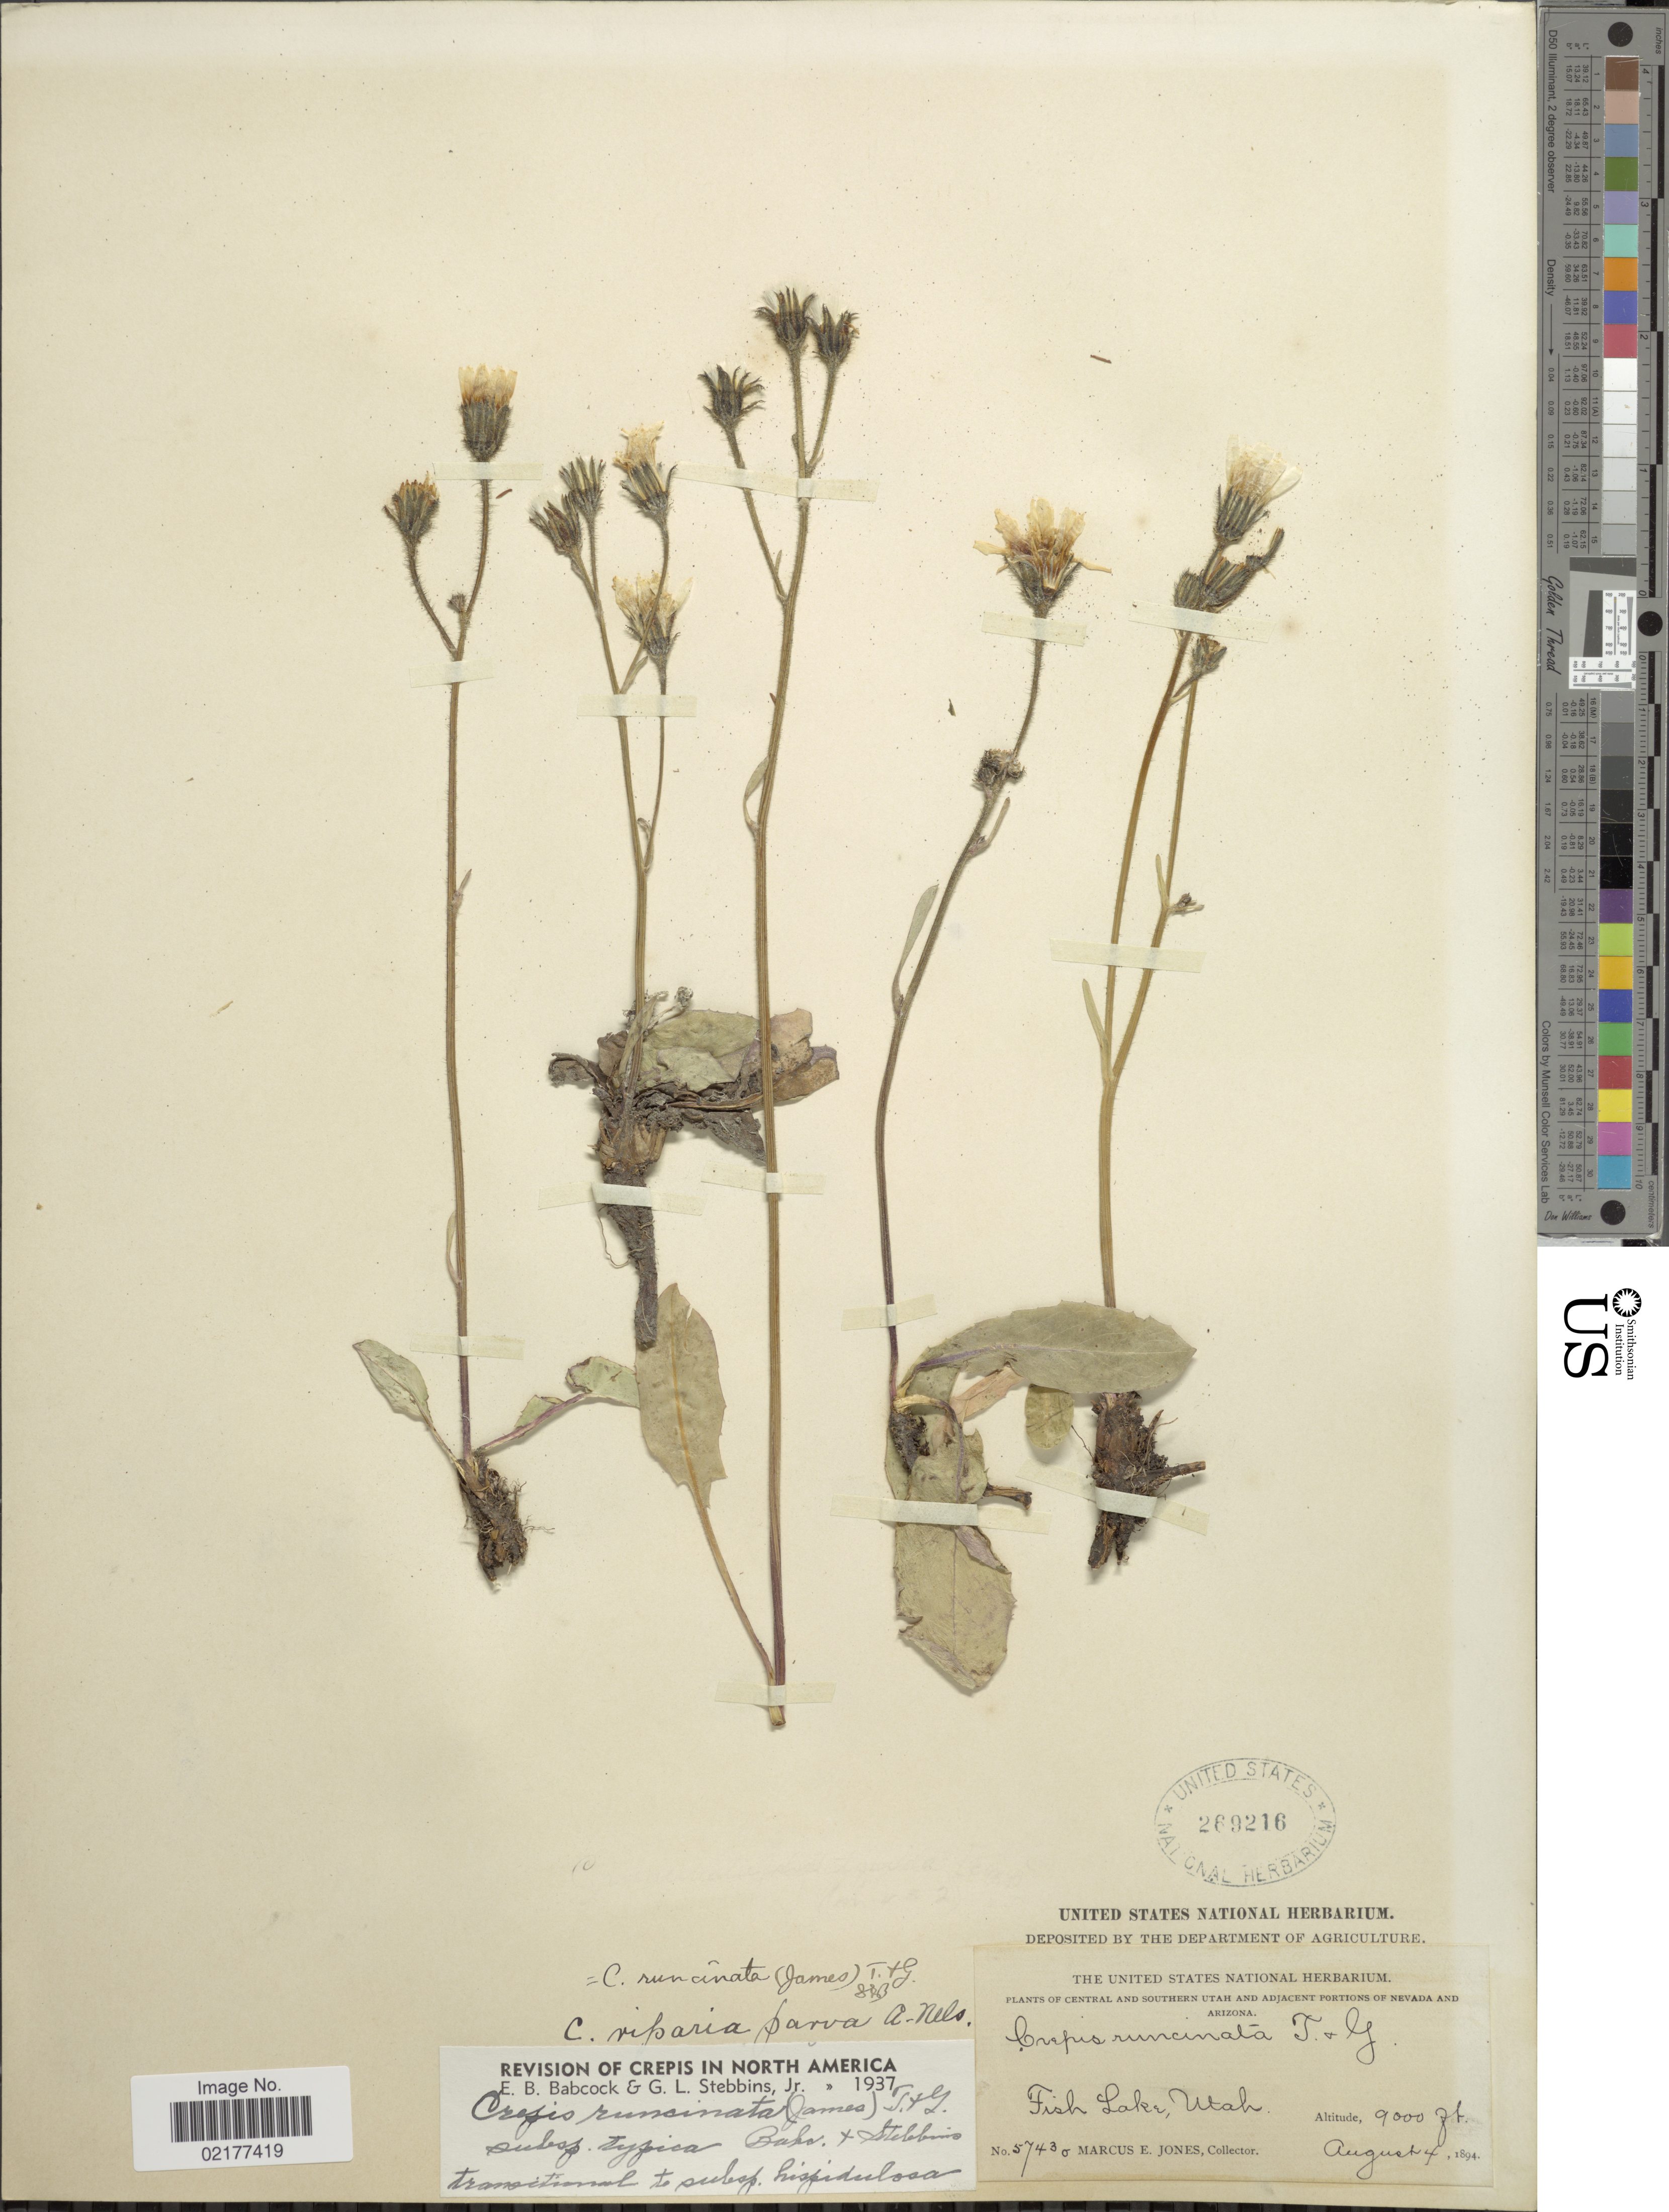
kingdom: Plantae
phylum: Tracheophyta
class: Magnoliopsida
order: Asterales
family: Asteraceae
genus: Crepis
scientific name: Crepis runcinata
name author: Torr. & A. Gray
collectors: M. E. Jones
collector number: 5743o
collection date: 1894-08-04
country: United States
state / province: Utah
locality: Central and southern Utah. Fish Lake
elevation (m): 2743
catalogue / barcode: US 269216